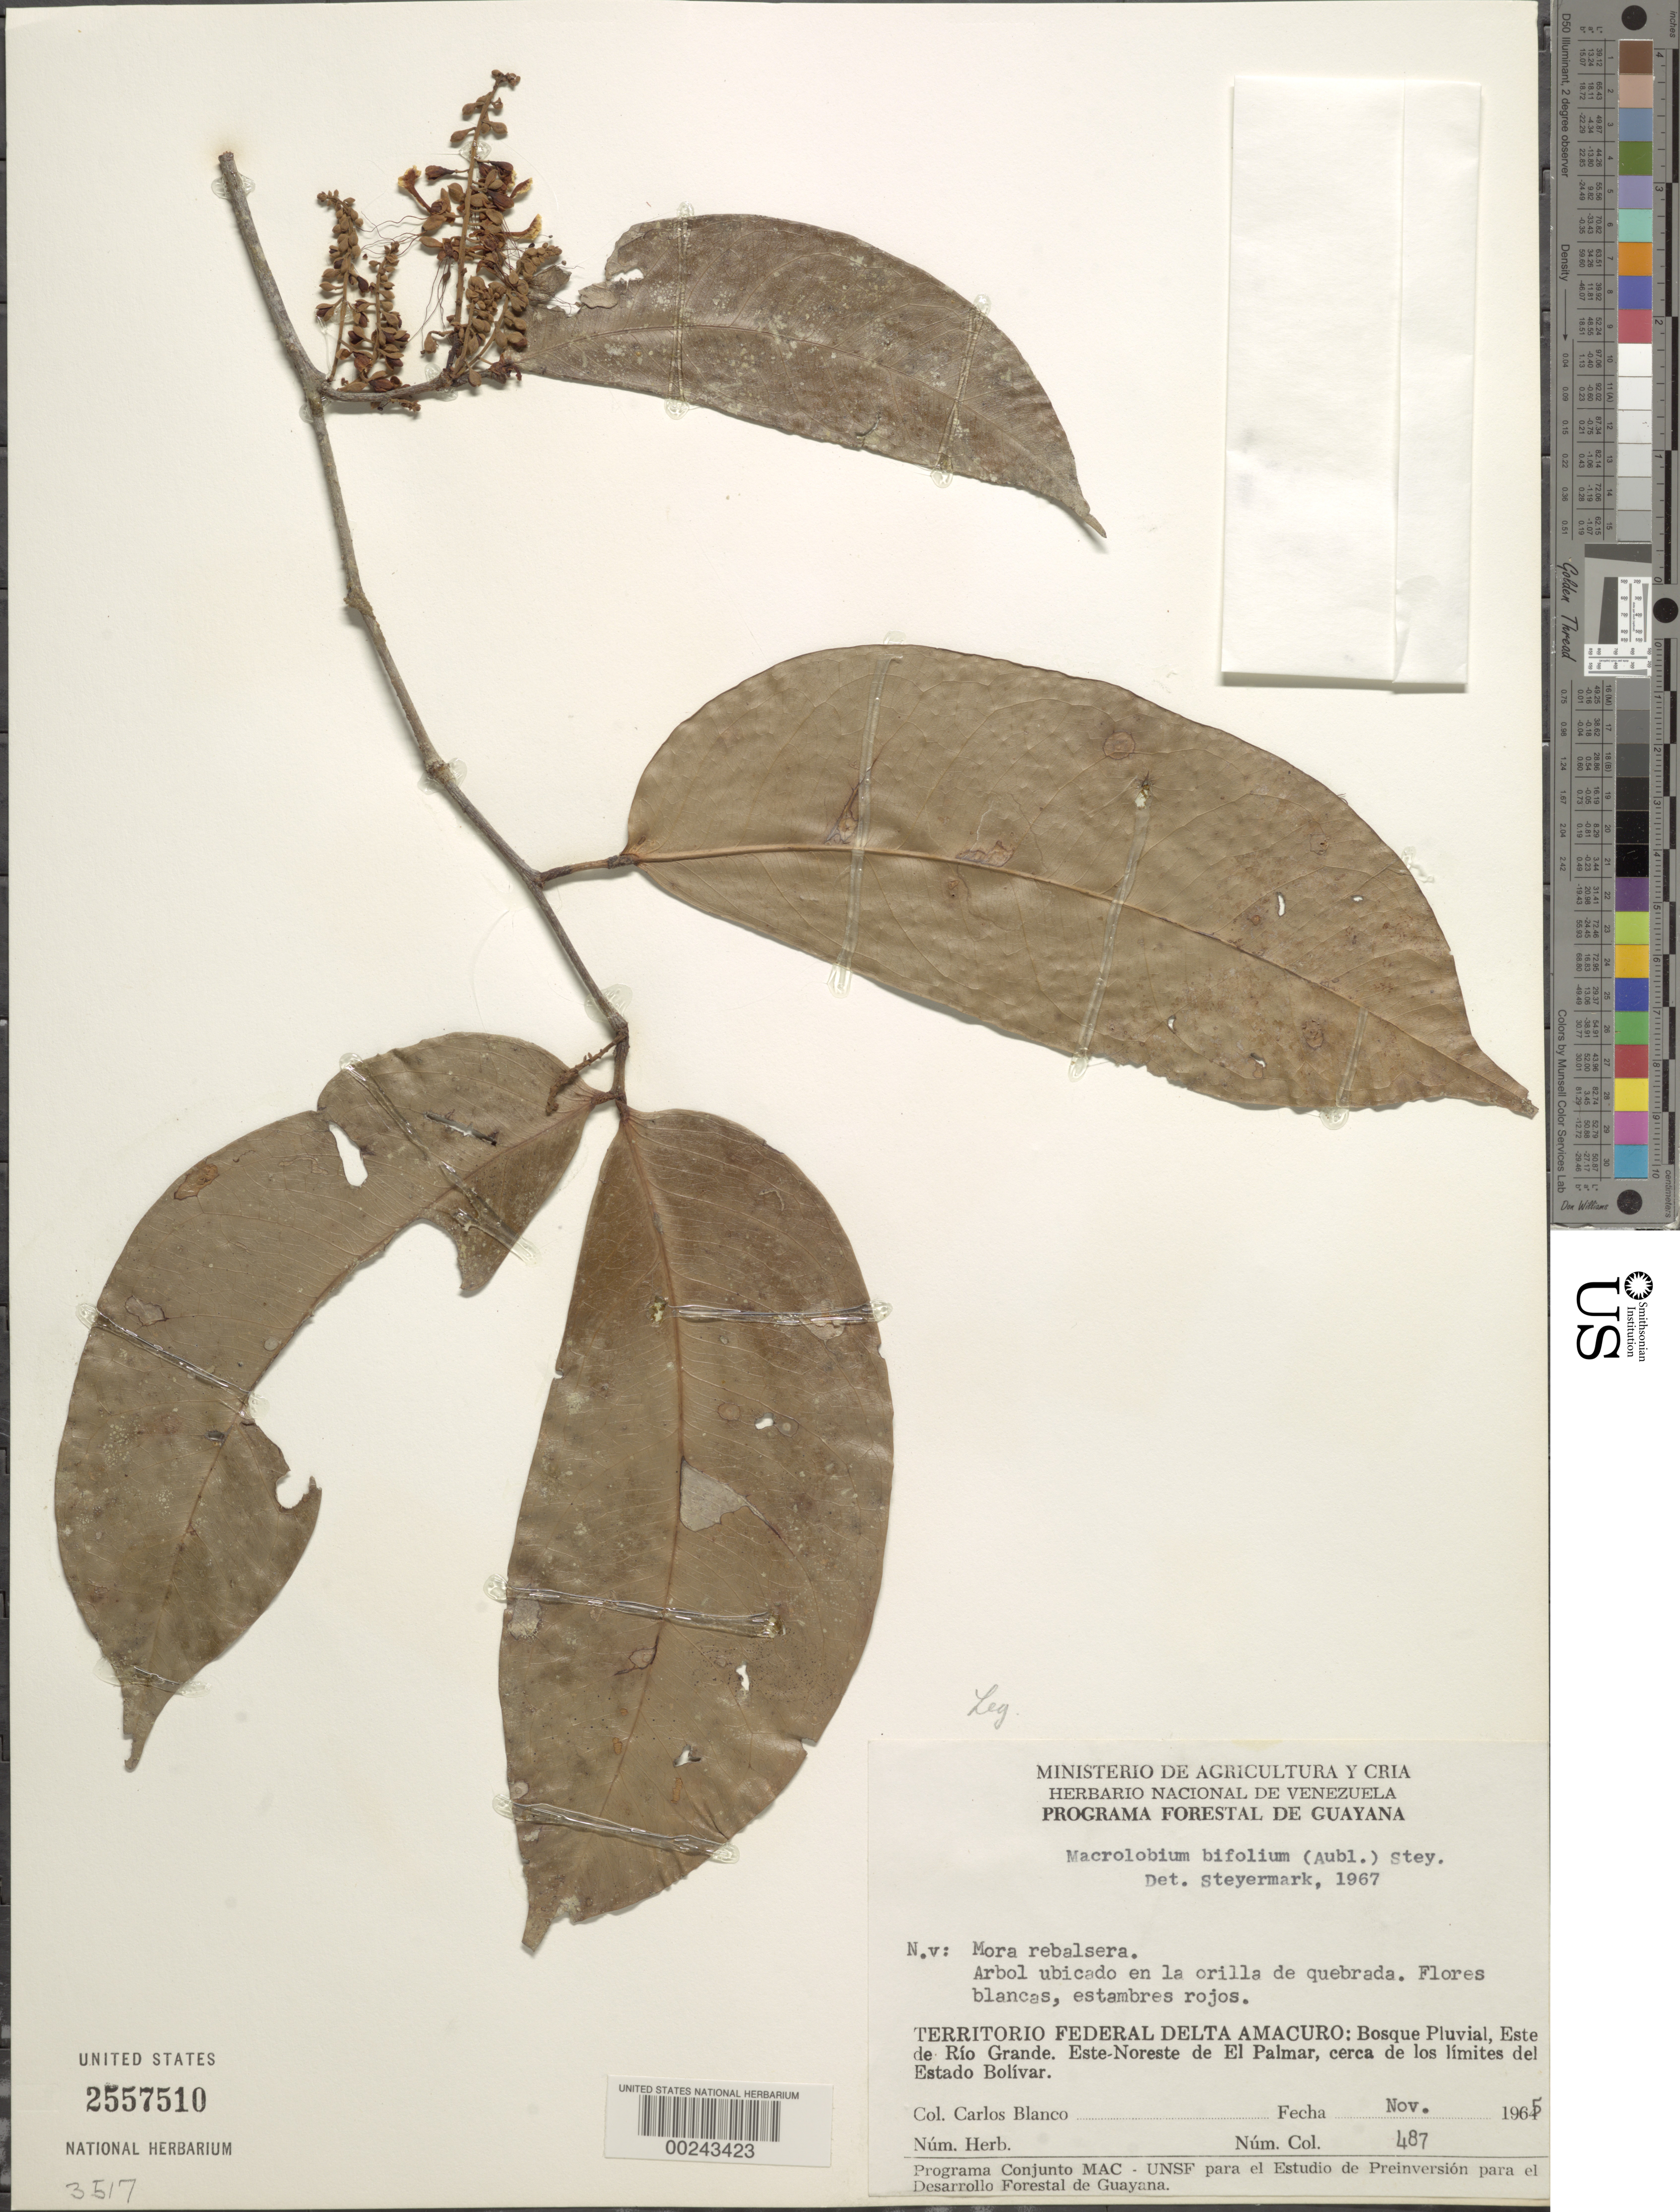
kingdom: Plantae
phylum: Tracheophyta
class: Magnoliopsida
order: Fabales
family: Fabaceae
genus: Macrolobium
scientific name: Macrolobium bifolium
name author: (Aubl.) Pers.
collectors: C. A. Blanco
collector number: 487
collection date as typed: Nov 1965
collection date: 1965-11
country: Venezuela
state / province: Delta Amacuro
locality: E of rio grande; en of el palmar, ca the border of the state of bolivar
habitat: Rain forest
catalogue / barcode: US 2557510